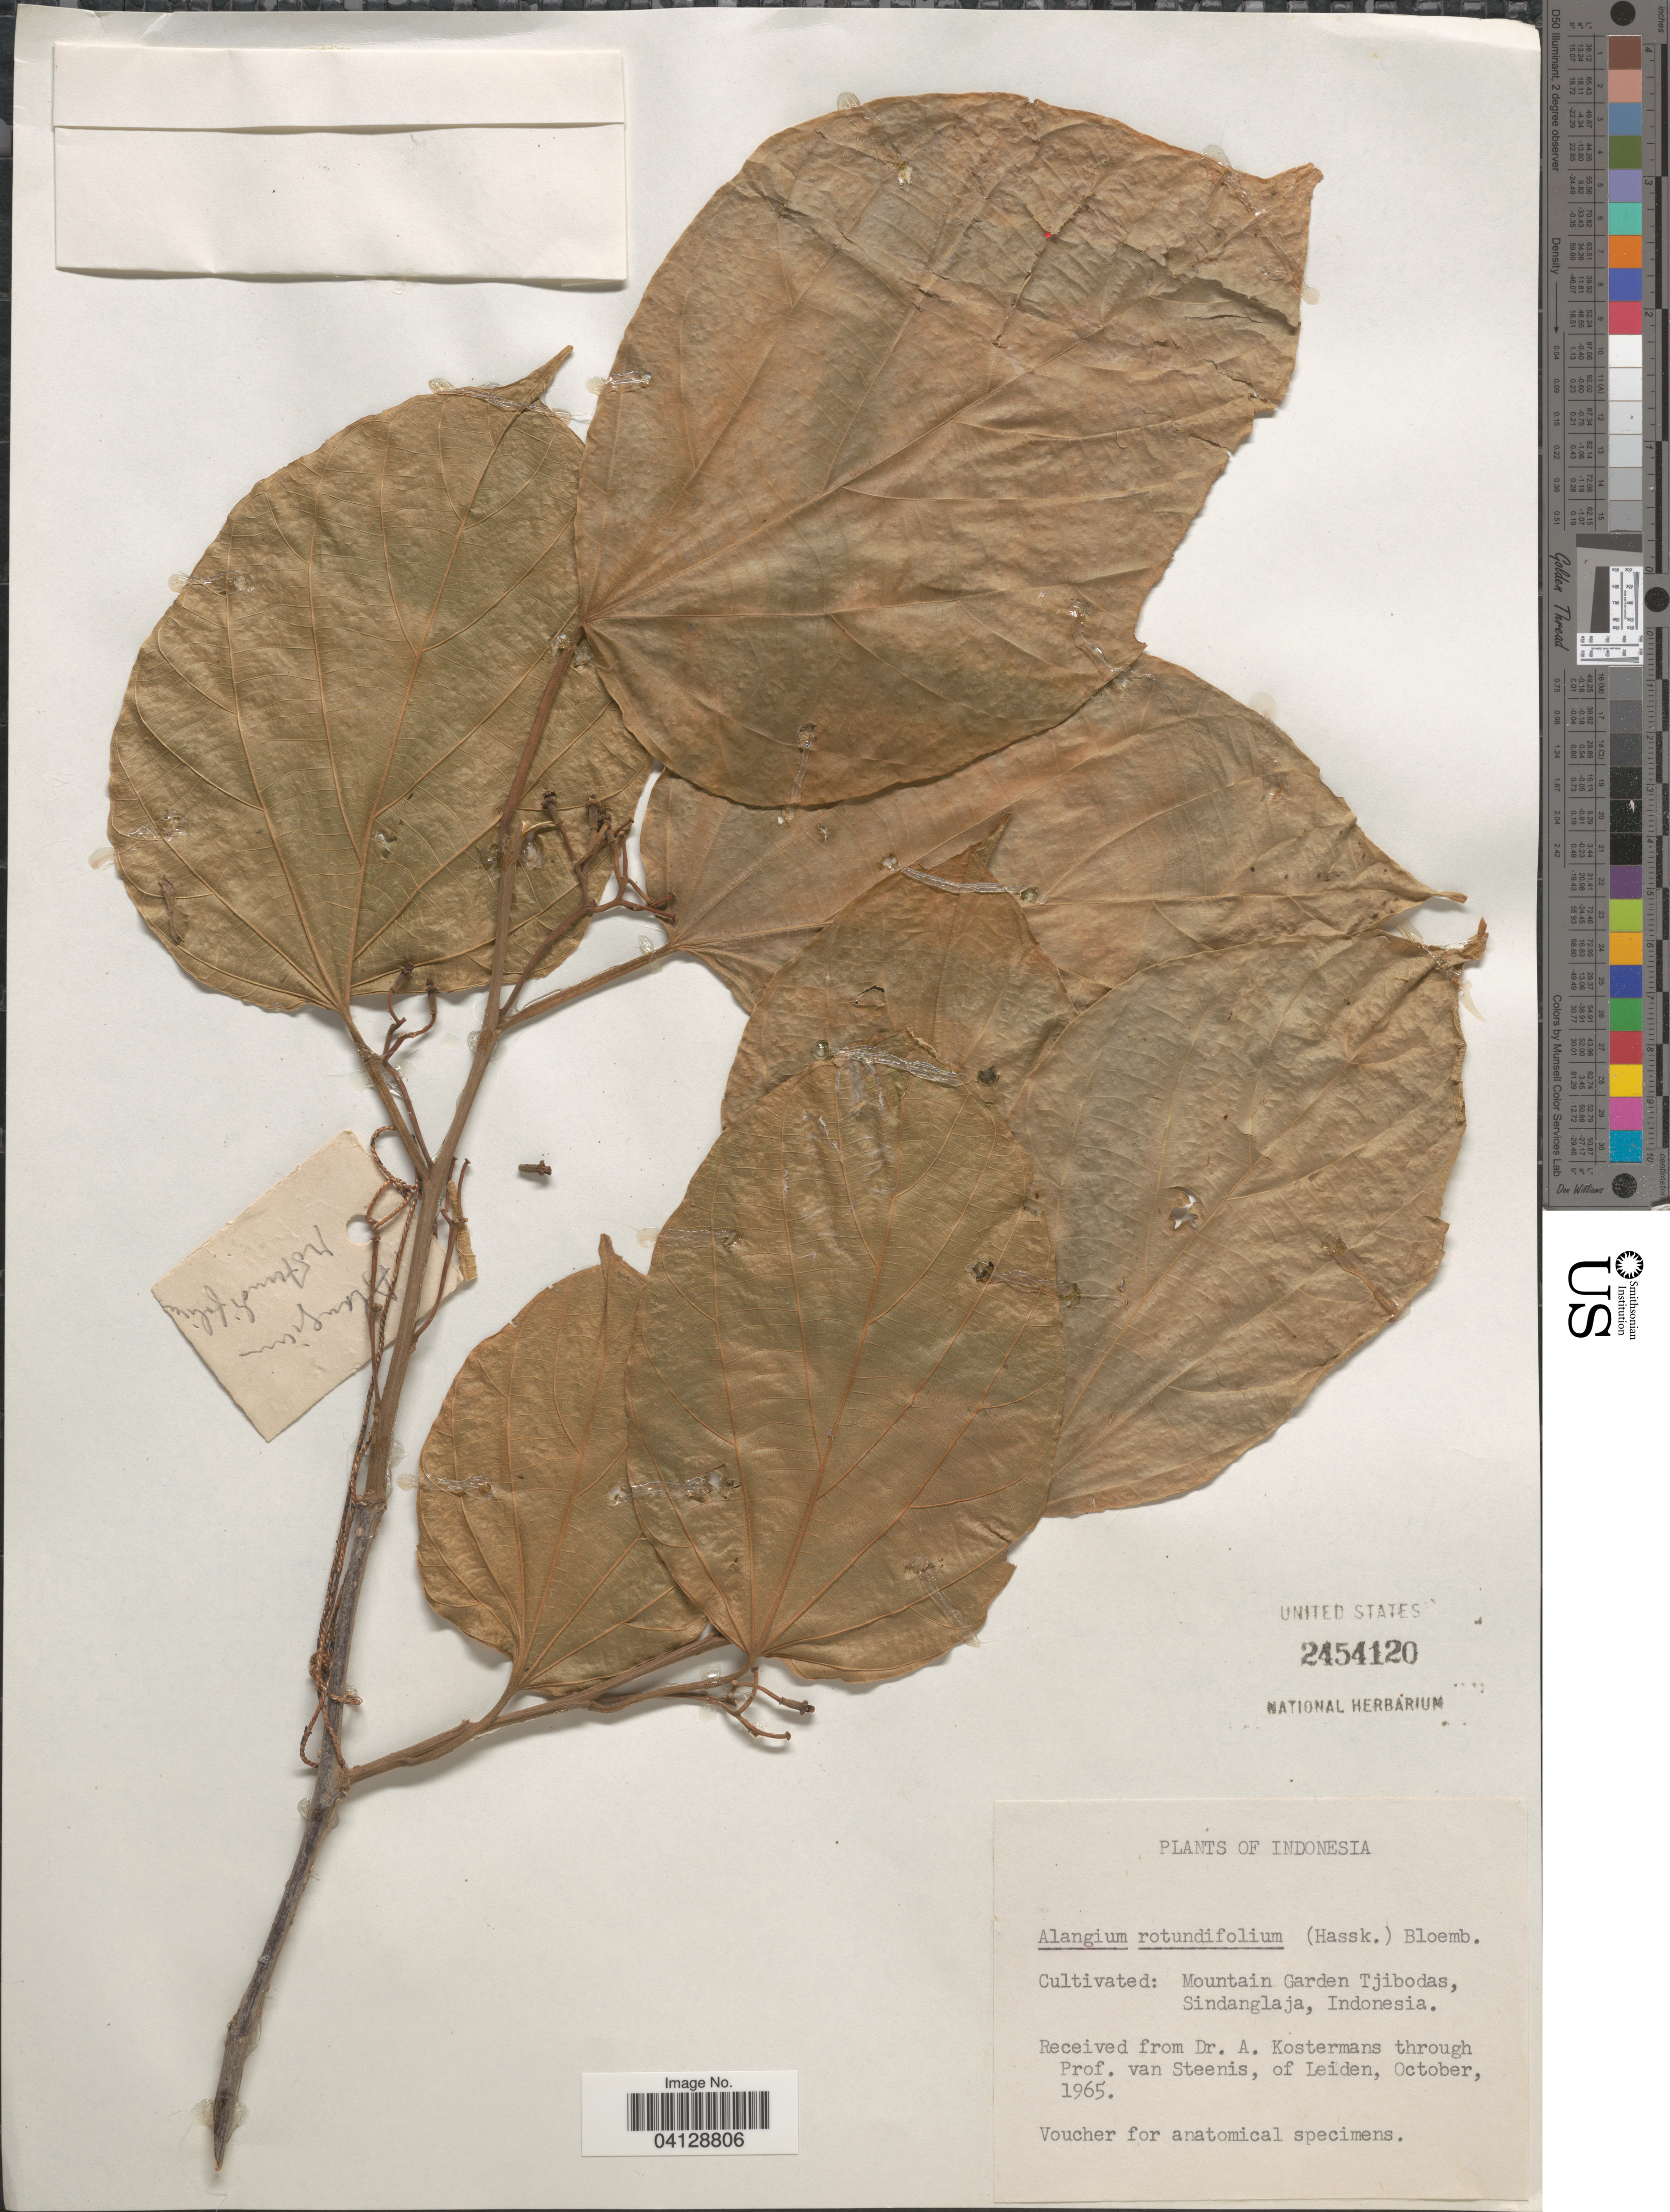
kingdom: Plantae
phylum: Tracheophyta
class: Magnoliopsida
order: Cornales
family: Cornaceae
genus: Alangium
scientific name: Alangium rotundifolium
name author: (Hassk.) Bloemb.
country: Indonesia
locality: Mountain Garden Tjibodas, Sindanglaja.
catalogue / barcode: US 2454120